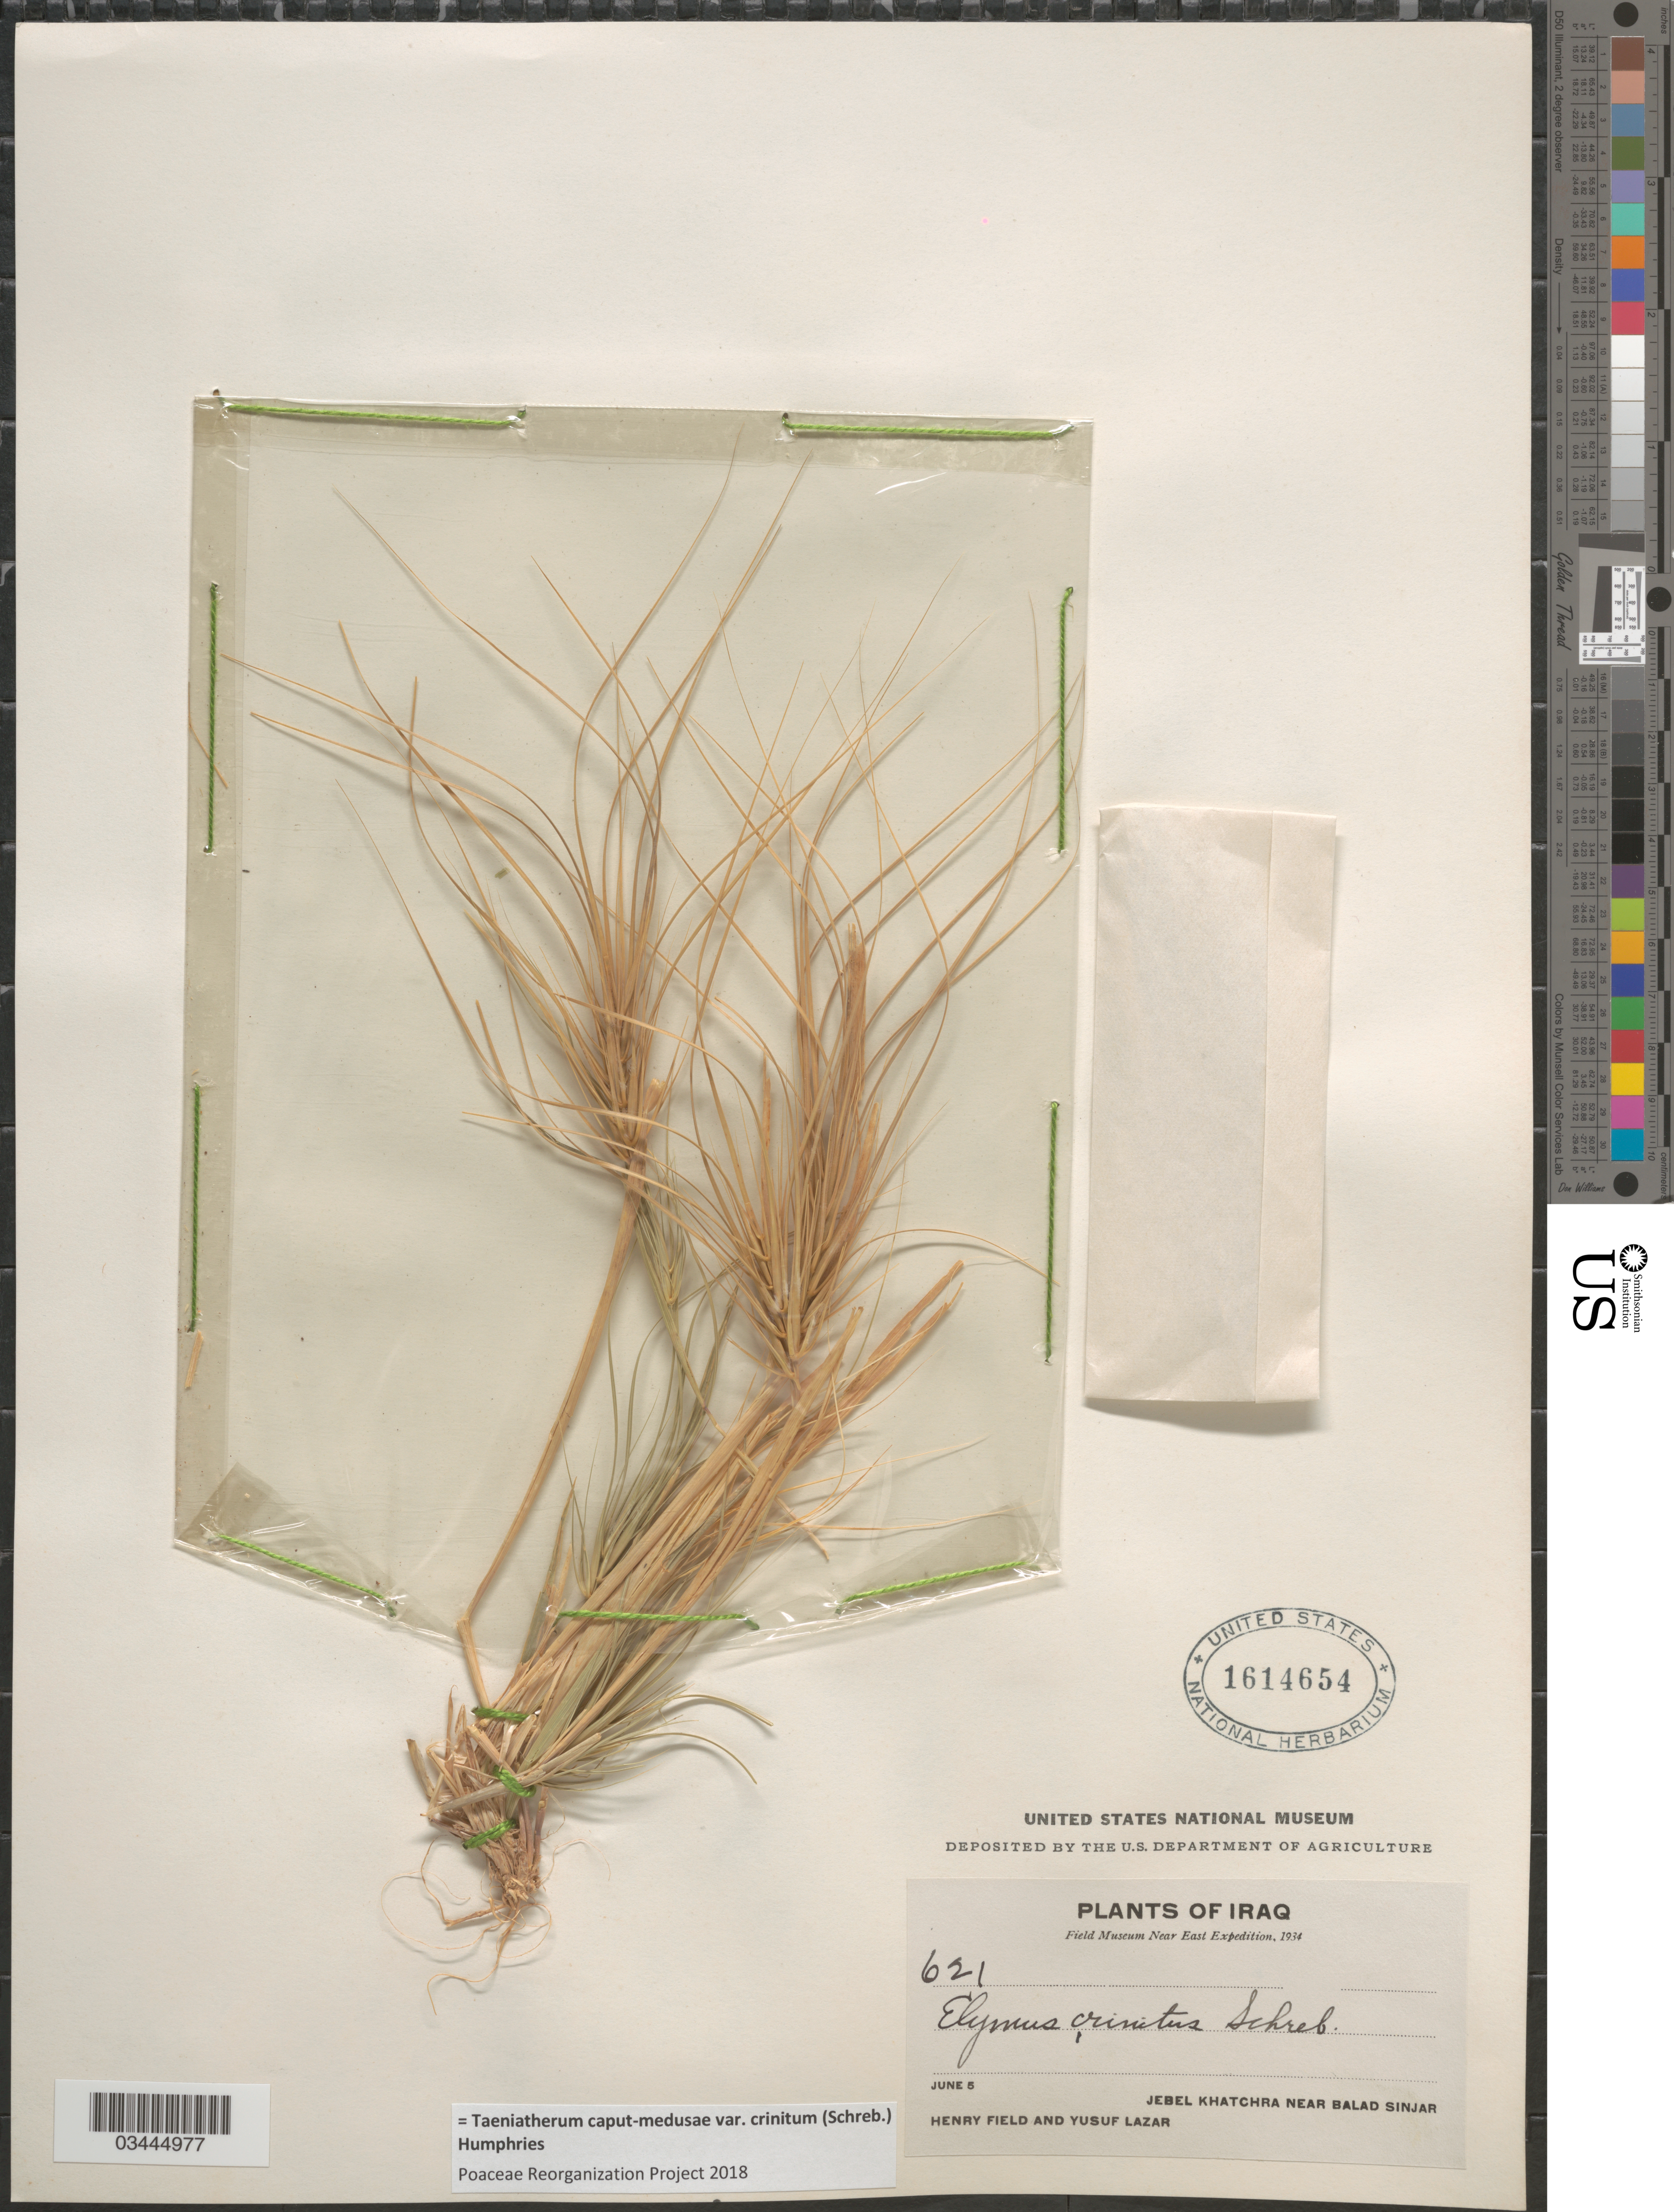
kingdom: Plantae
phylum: Tracheophyta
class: Liliopsida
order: Poales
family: Poaceae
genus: Taeniatherum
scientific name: Taeniatherum caput-medusae var. crinitum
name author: (Schreb.) Humphries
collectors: H. Field & Y. Lazar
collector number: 621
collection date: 1934-06-05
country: Iraq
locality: Field Museum Near East Expedition, 1934. Jebel Khatchra near Balad Sinjar.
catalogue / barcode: US 1614654